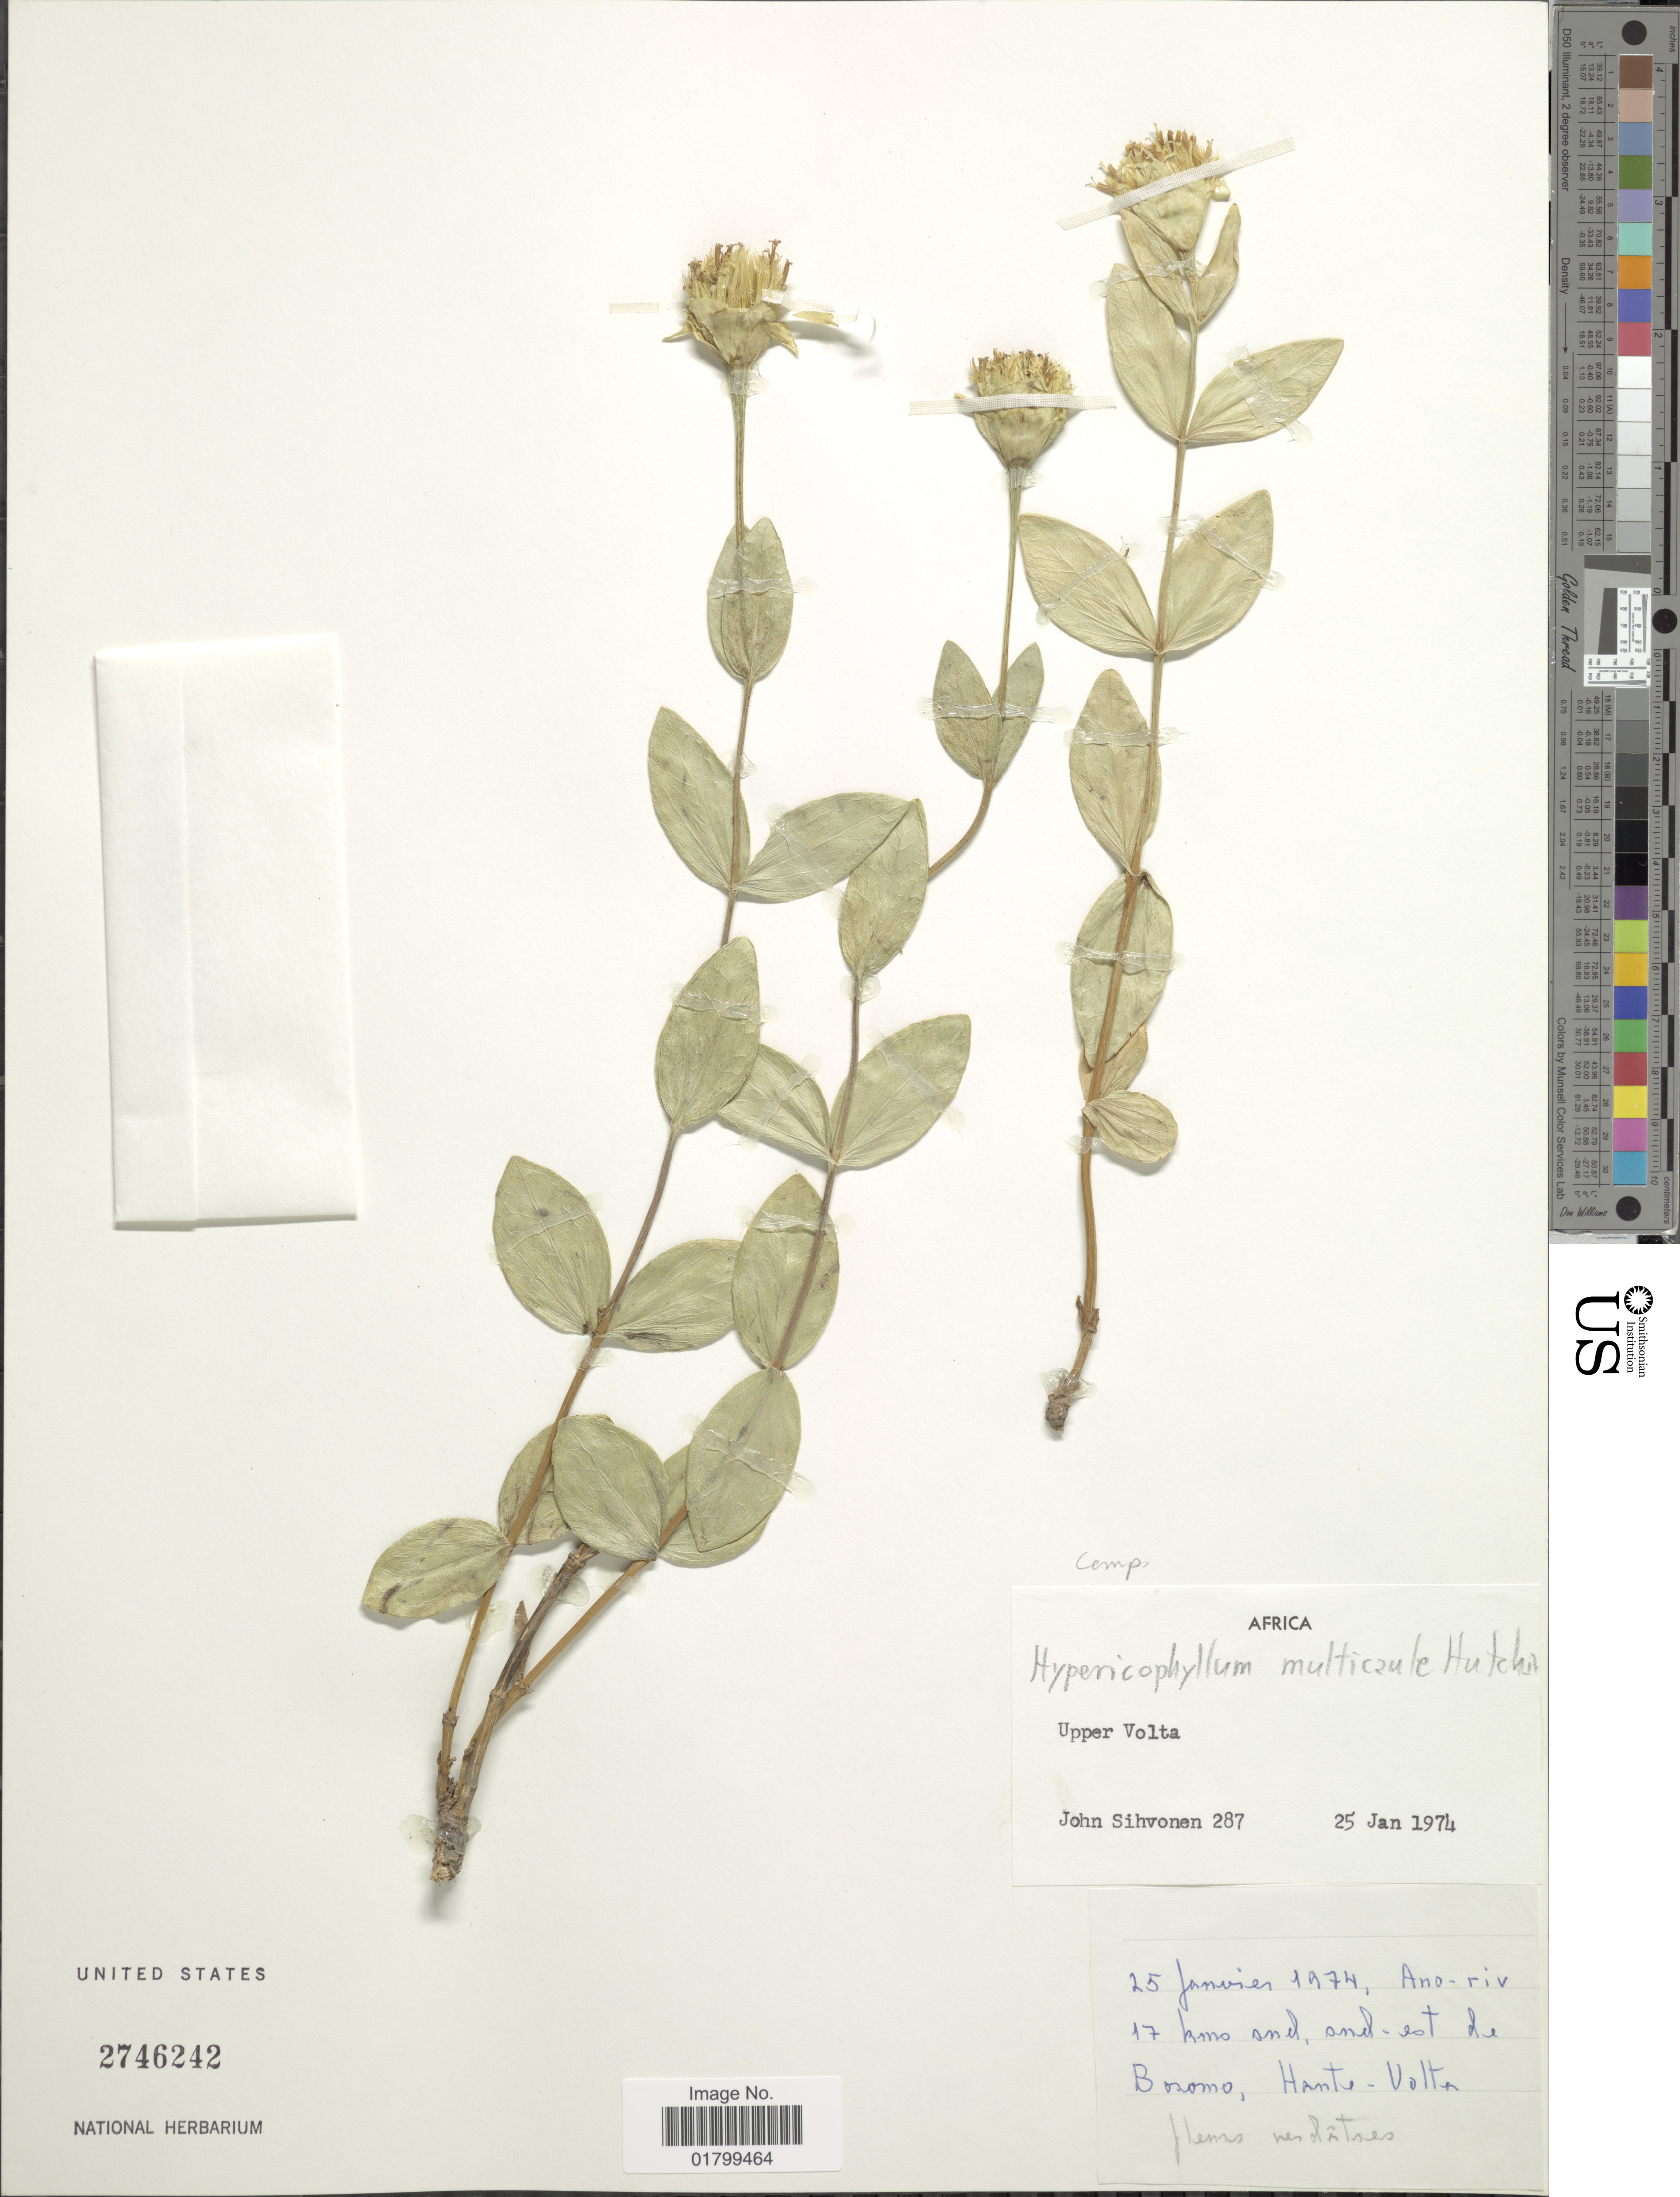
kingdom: Plantae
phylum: Tracheophyta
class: Magnoliopsida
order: Asterales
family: Asteraceae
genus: Hypericophyllum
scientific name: Hypericophyllum multicaule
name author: Hutch.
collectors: J. Sihvonen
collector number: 287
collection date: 1974-01-25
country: Burkina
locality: Africa, Upper Volta, 17 kms and, and est le Boromo, Haute - Volta.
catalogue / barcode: US 2746242